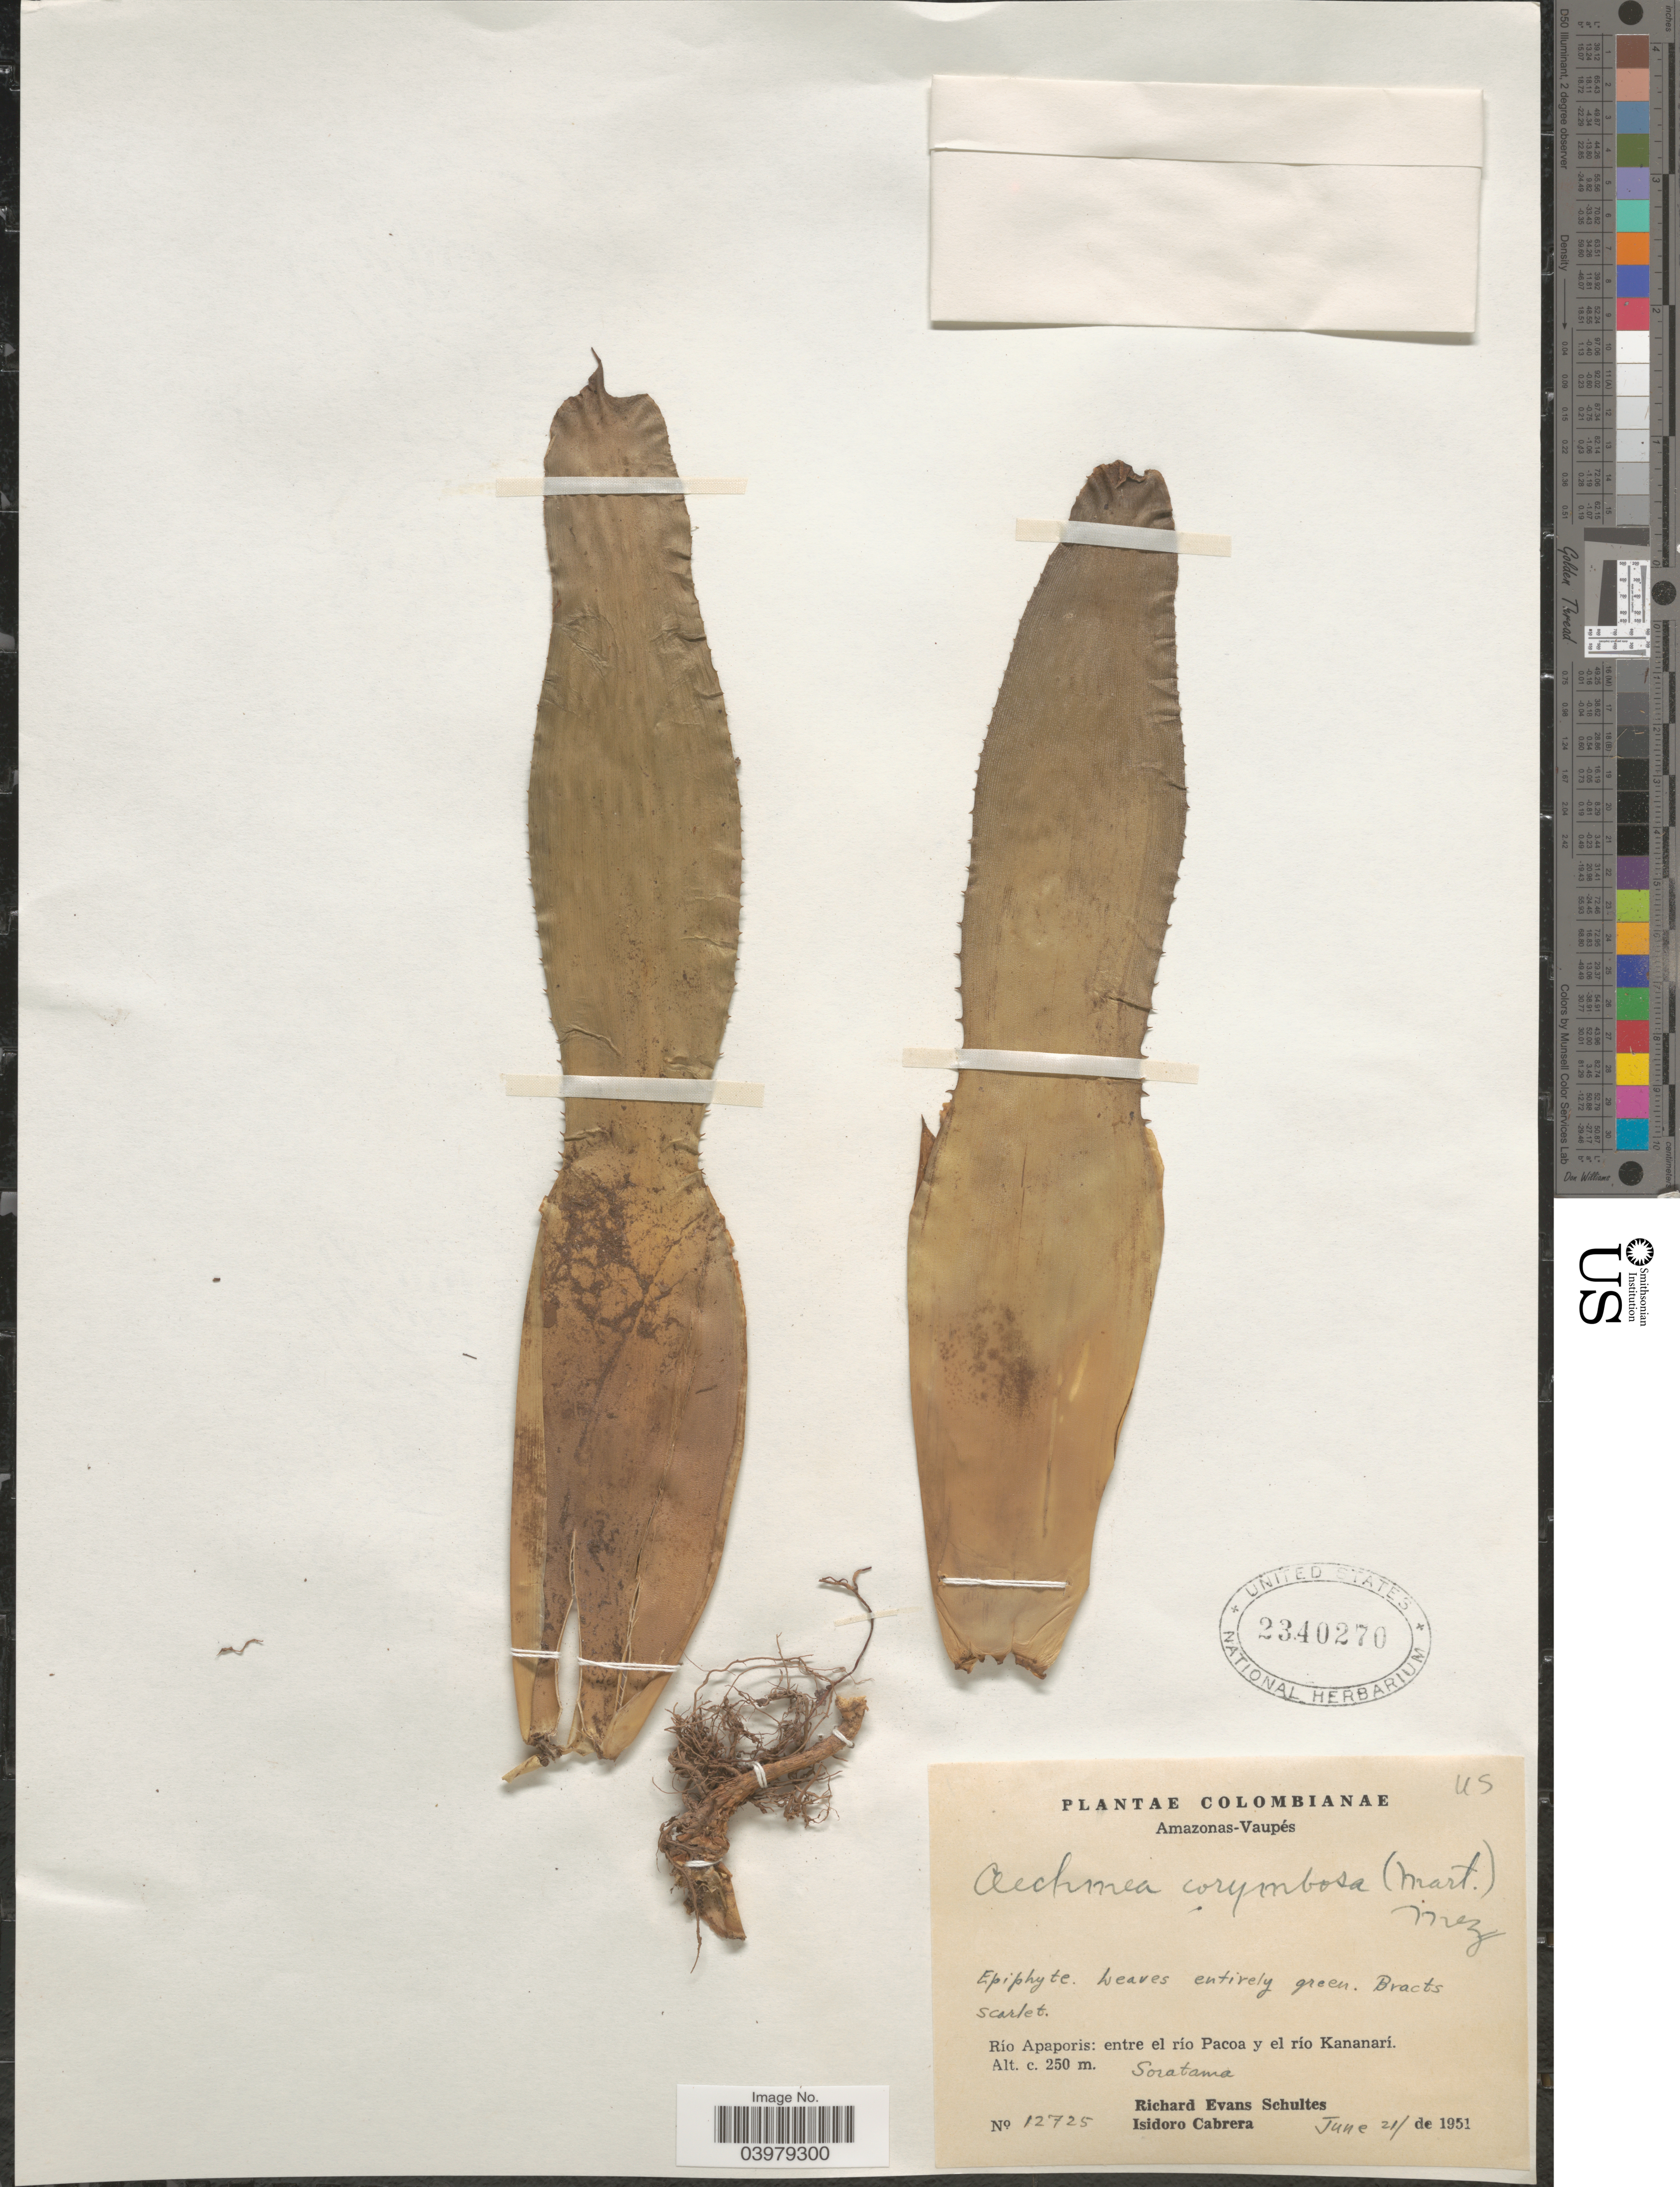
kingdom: Plantae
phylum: Tracheophyta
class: Liliopsida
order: Poales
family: Bromeliaceae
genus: Aechmea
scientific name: Aechmea corymbosa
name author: (Mart. ex Schult. f.) Mez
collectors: R. E. Schultes & I. Cabrera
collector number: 12725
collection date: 1951-06-21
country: Colombia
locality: Amazonas-Vaupés. Río Apaporis: entre el río Pacoa y el río Kananarí. Soratama.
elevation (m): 250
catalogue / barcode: US 2340270